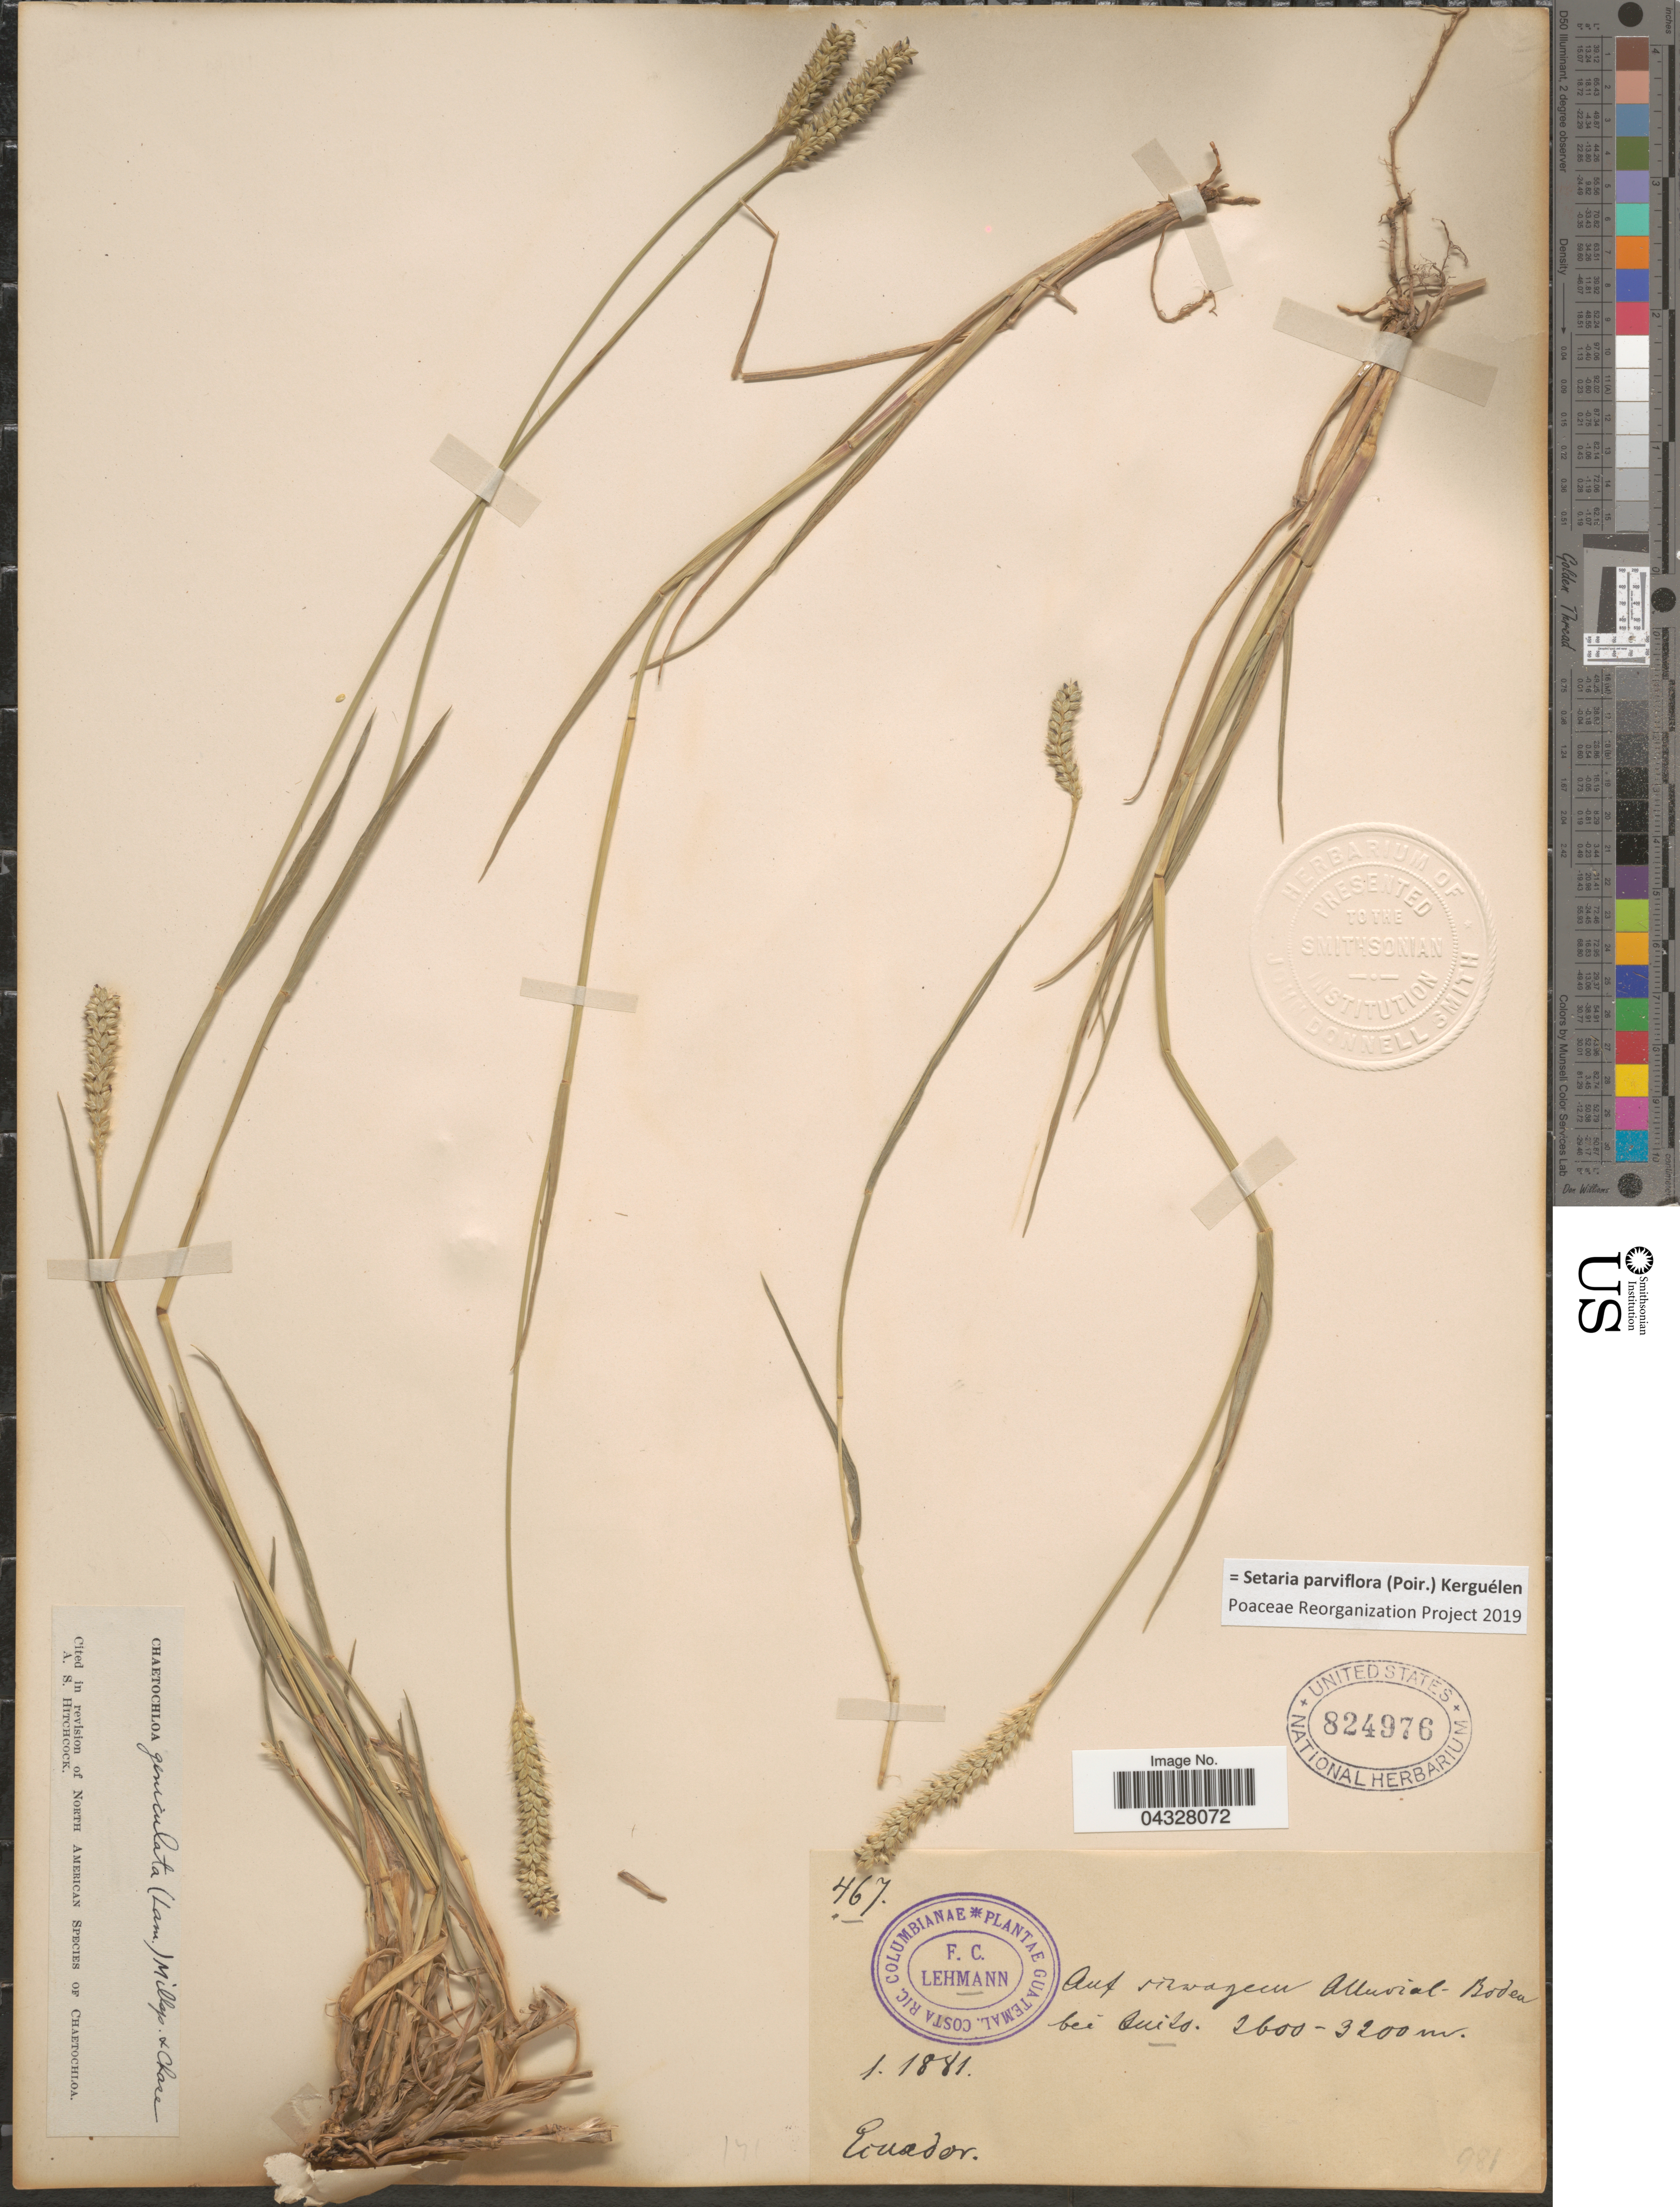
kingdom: Plantae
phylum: Tracheophyta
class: Liliopsida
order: Poales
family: Poaceae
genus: Setaria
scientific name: Setaria parviflora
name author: (Poir.) Kerguélen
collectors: F. C. Lehmann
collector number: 467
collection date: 1881-01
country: Ecuador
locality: Bei Quito.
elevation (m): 2600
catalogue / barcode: US 824976